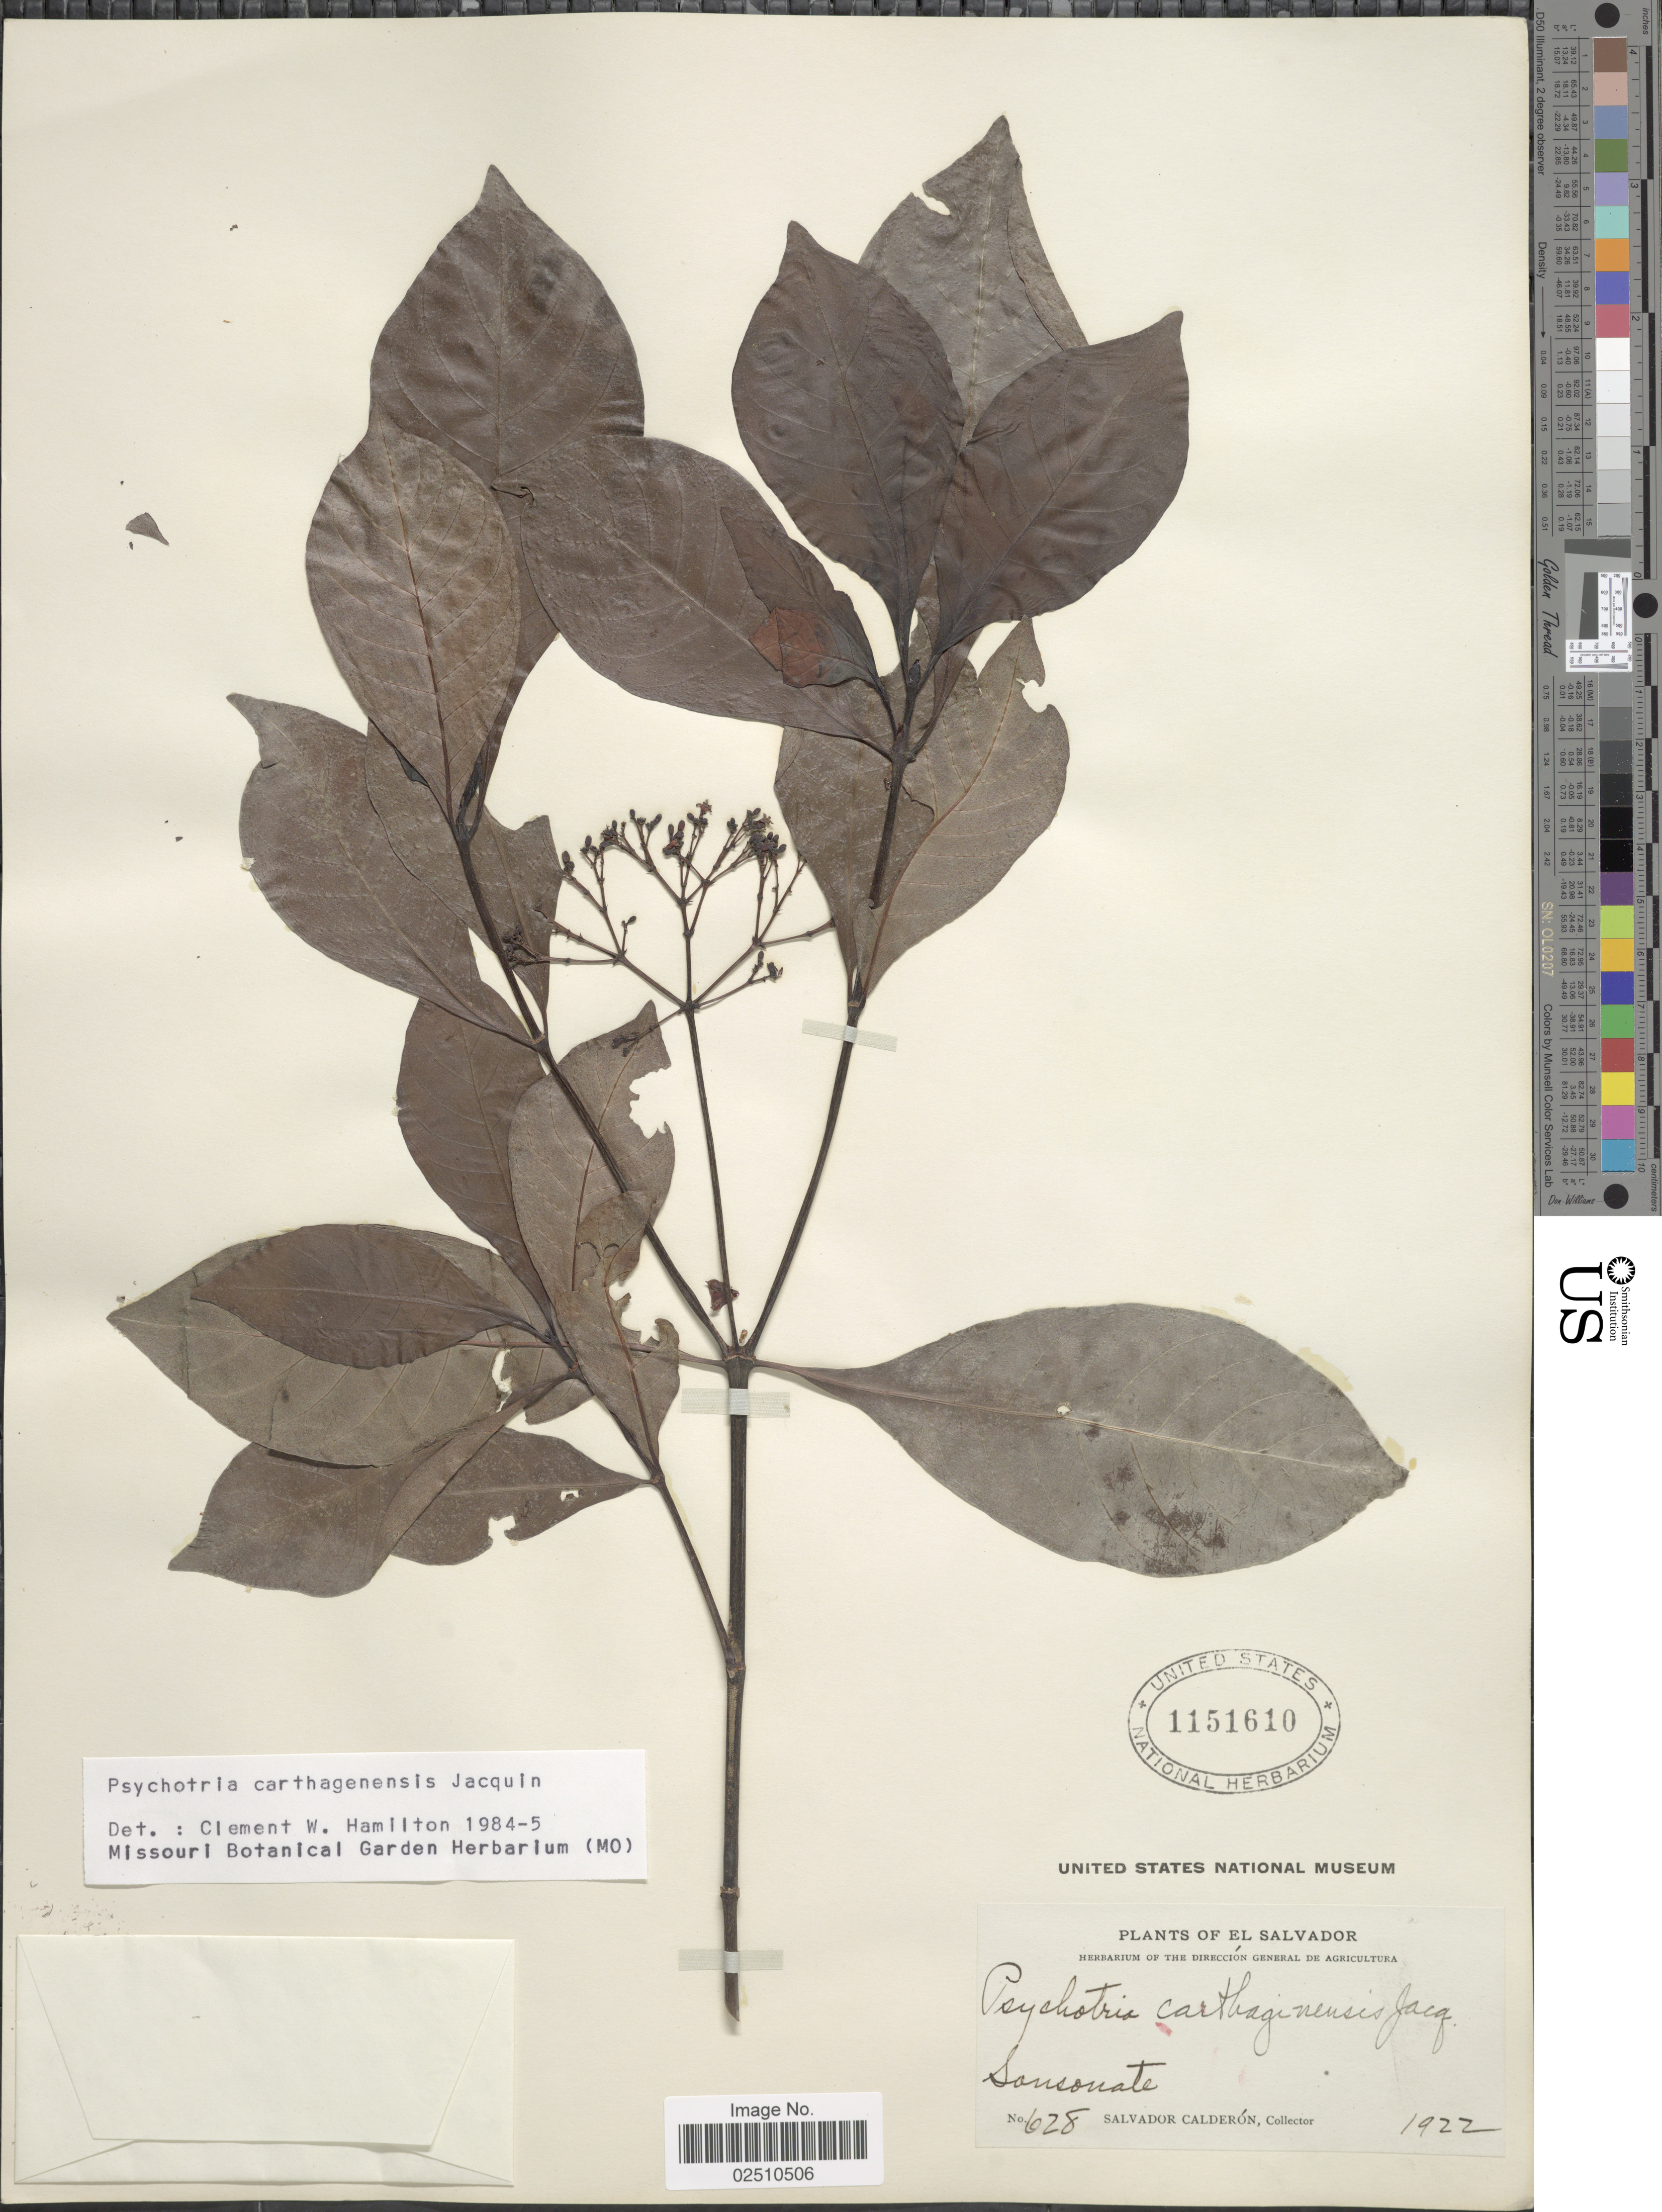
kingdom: Plantae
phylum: Tracheophyta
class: Magnoliopsida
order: Gentianales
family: Rubiaceae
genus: Psychotria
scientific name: Psychotria carthagenensis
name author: Jacq.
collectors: S. Calderón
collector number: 628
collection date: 1922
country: El Salvador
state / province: Sonsonate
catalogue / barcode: US 1151610